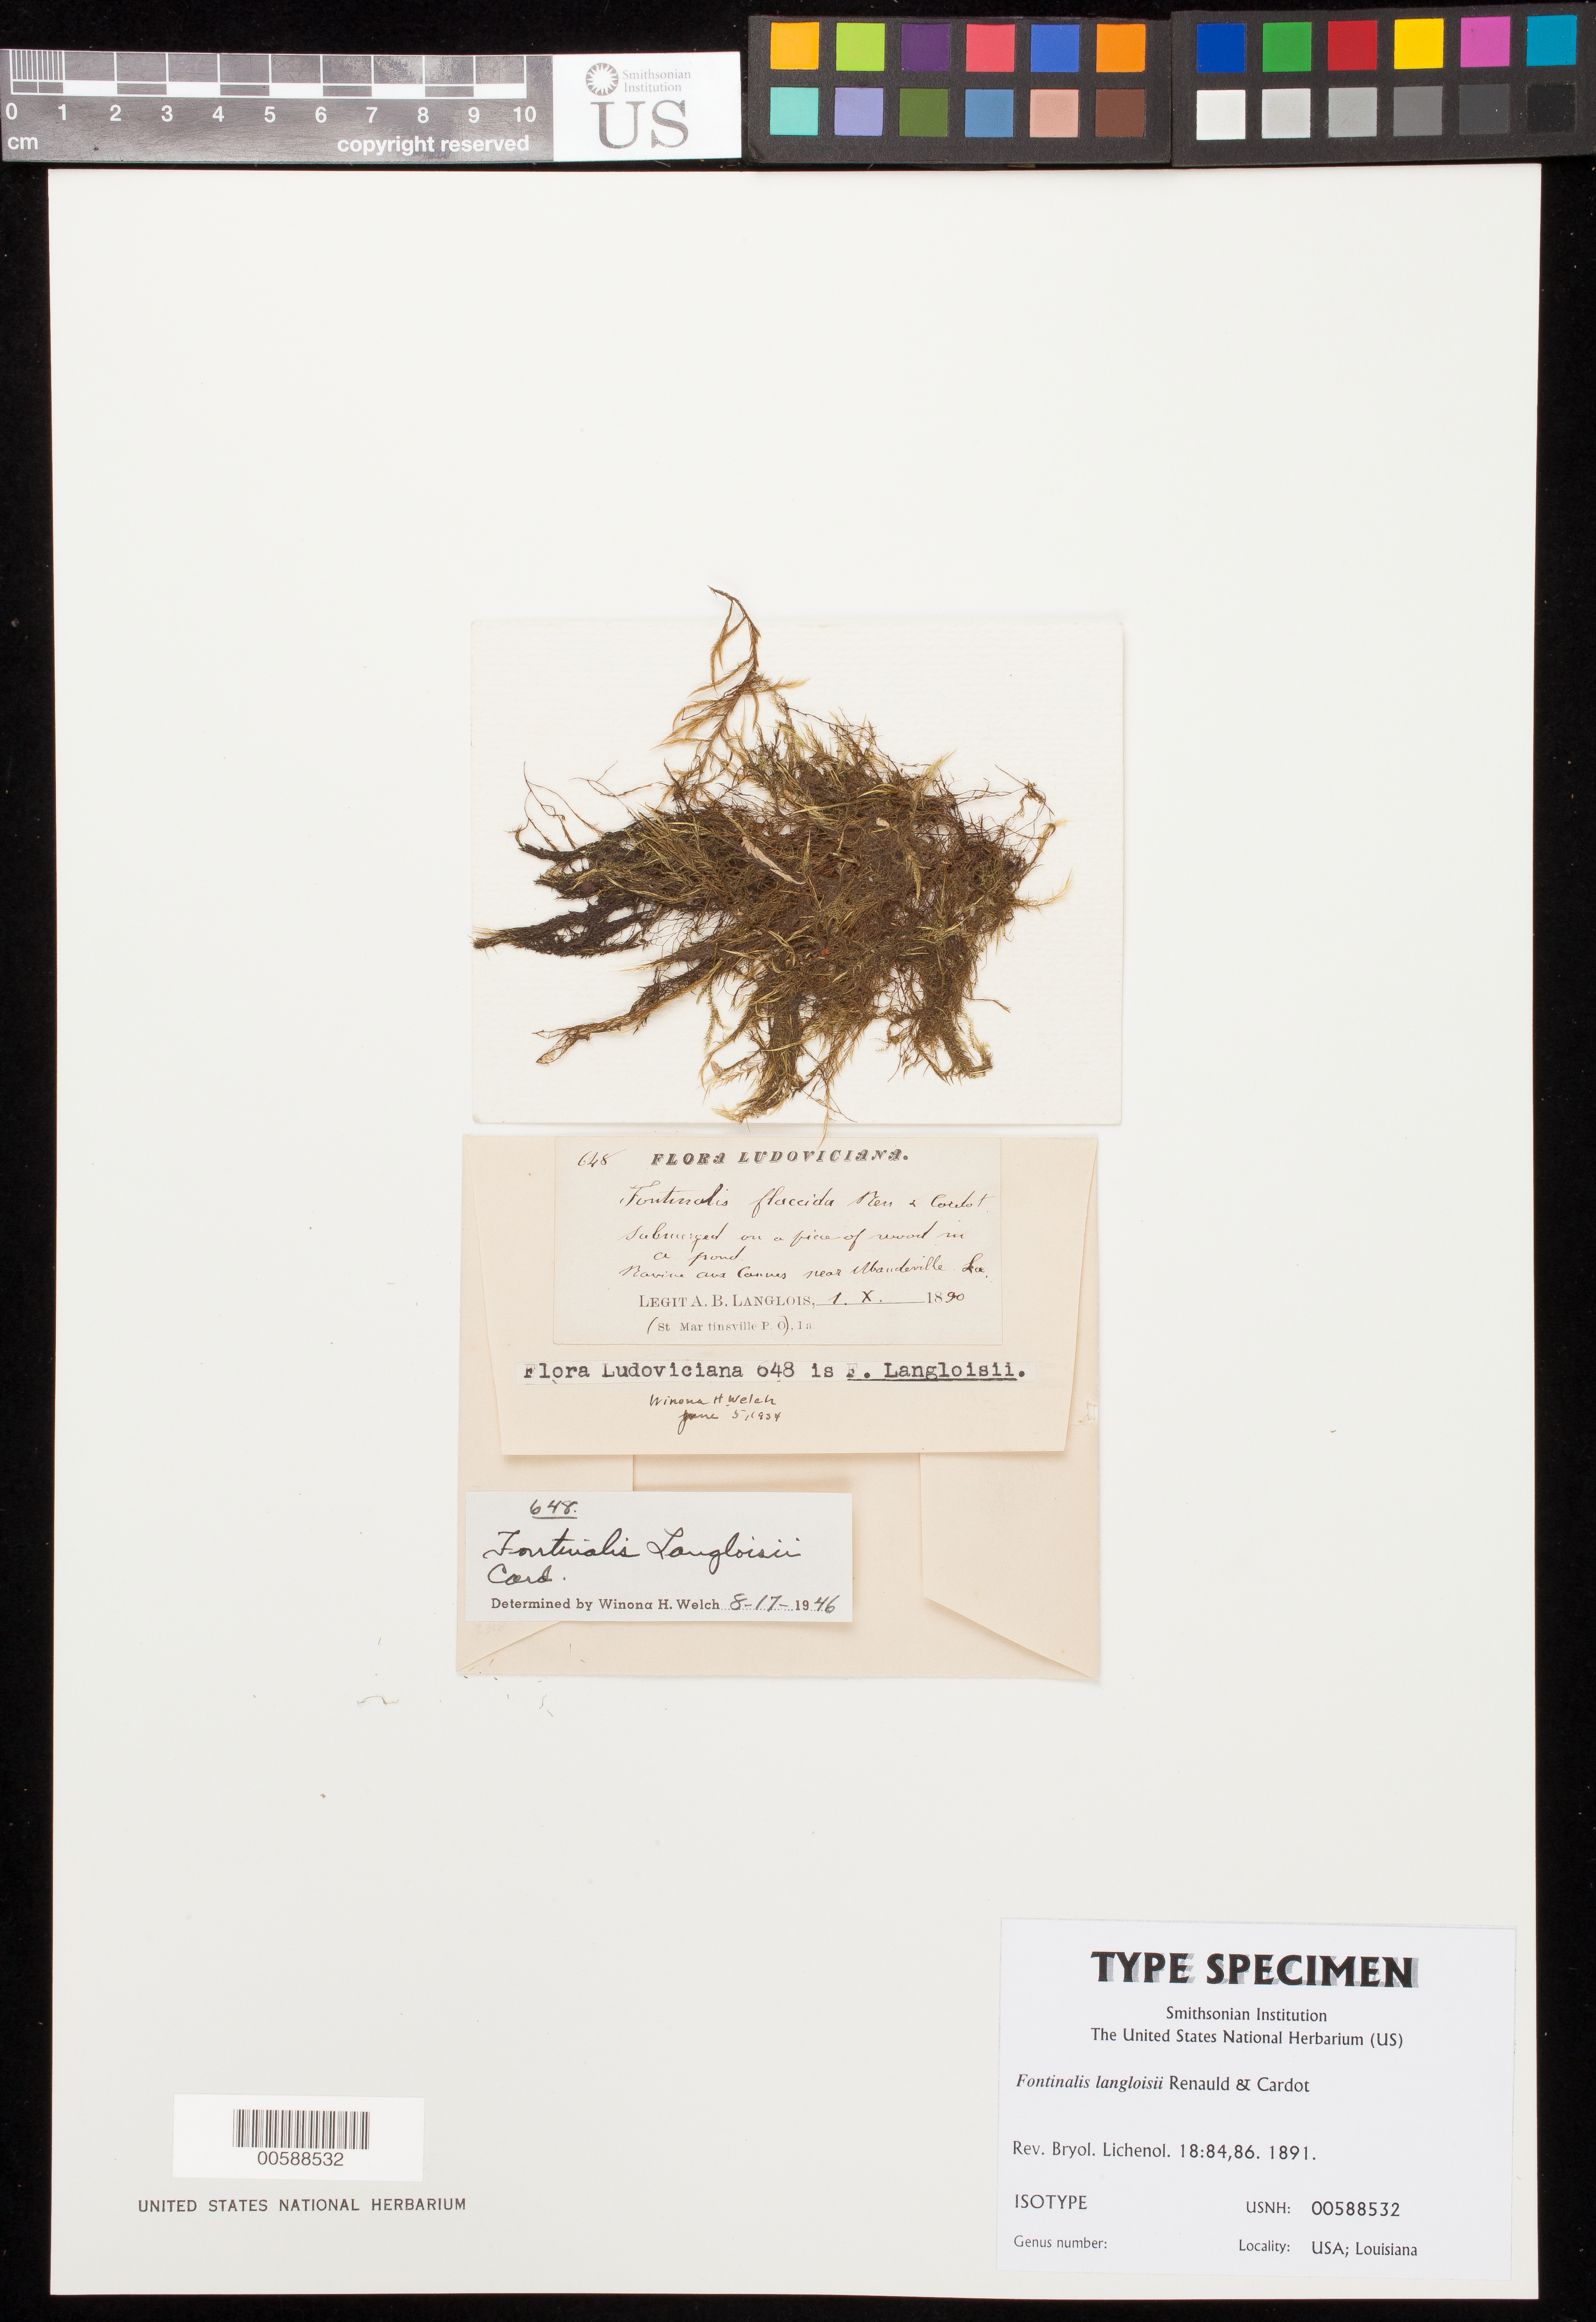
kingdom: Plantae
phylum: Bryophyta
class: Bryopsida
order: Hypnales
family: Fontinalaceae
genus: Fontinalis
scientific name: Fontinalis langloisii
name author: Renauld & Cardot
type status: Isotype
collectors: A. B. Langlois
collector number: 648.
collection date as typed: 01 Oct 1890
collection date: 1890-10-01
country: United States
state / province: Louisiana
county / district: Saint Martin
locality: Near Mandeville.